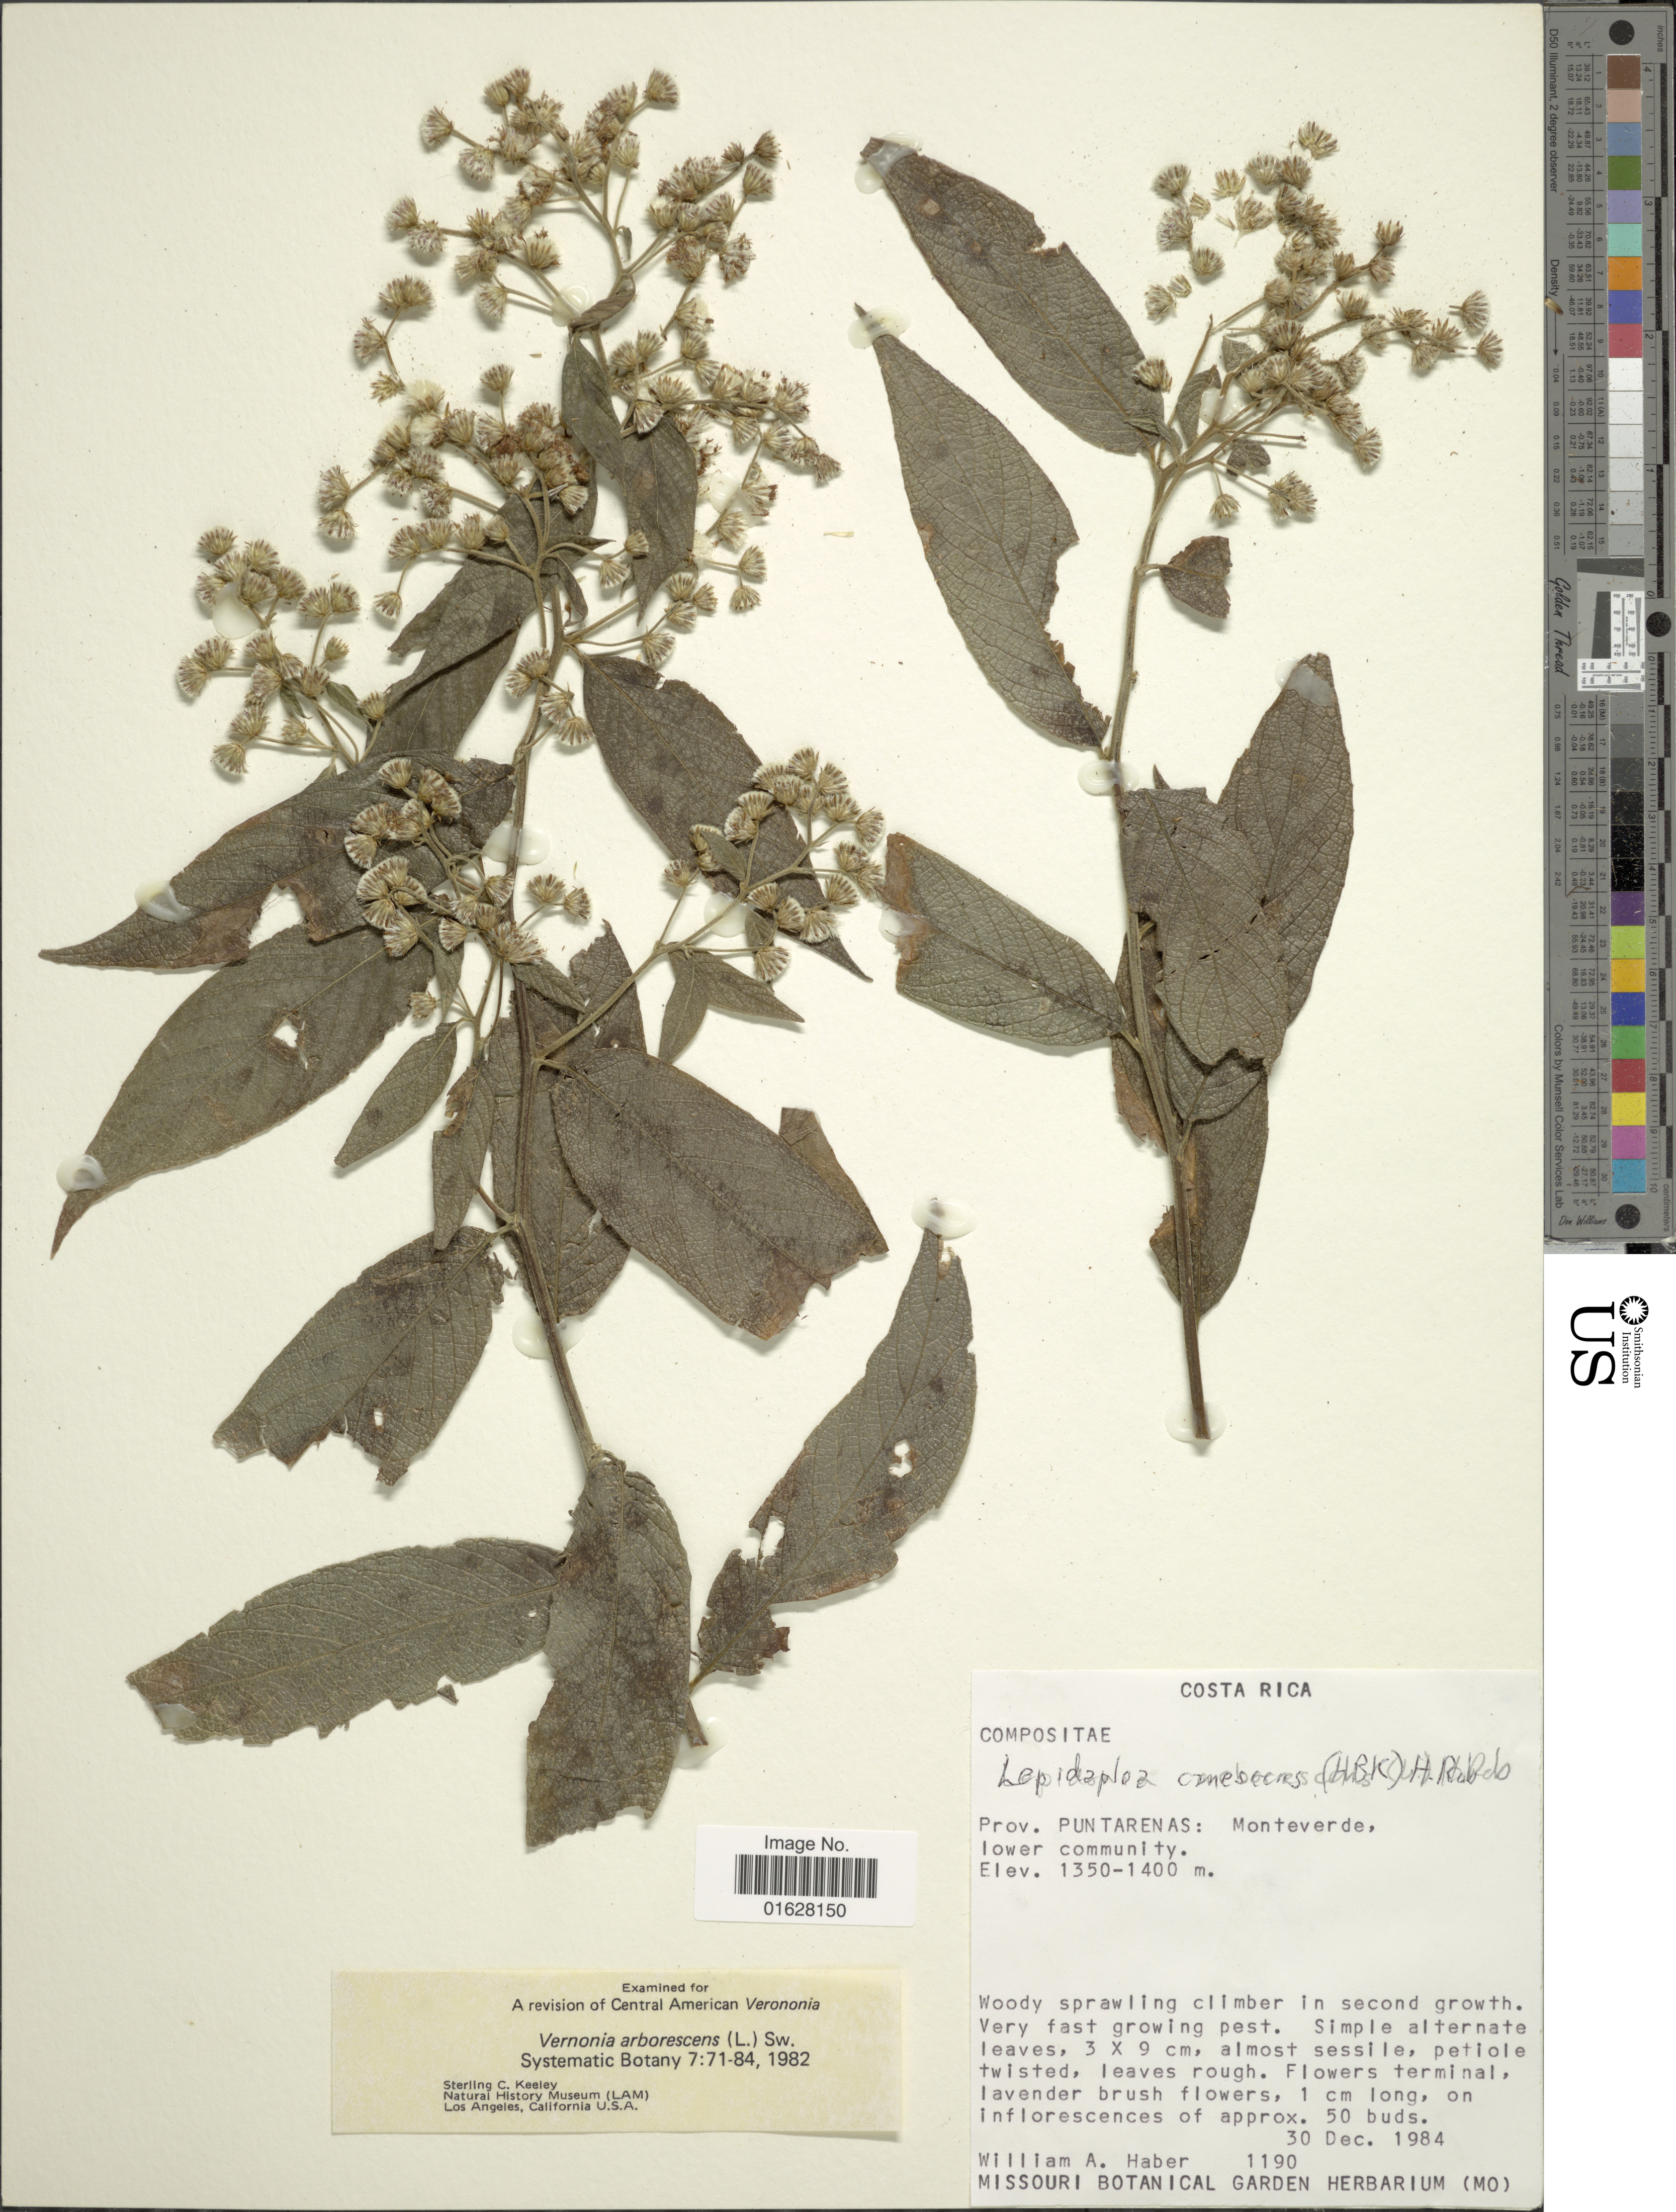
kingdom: Plantae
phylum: Tracheophyta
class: Magnoliopsida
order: Asterales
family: Asteraceae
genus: Lepidaploa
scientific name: Lepidaploa canescens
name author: (Kunth) H. Rob.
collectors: W. A. Haber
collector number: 1190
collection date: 1984-12-30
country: Costa Rica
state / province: Puntarenas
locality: Prov. Puntarenas, Monteverde, lower community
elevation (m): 1350